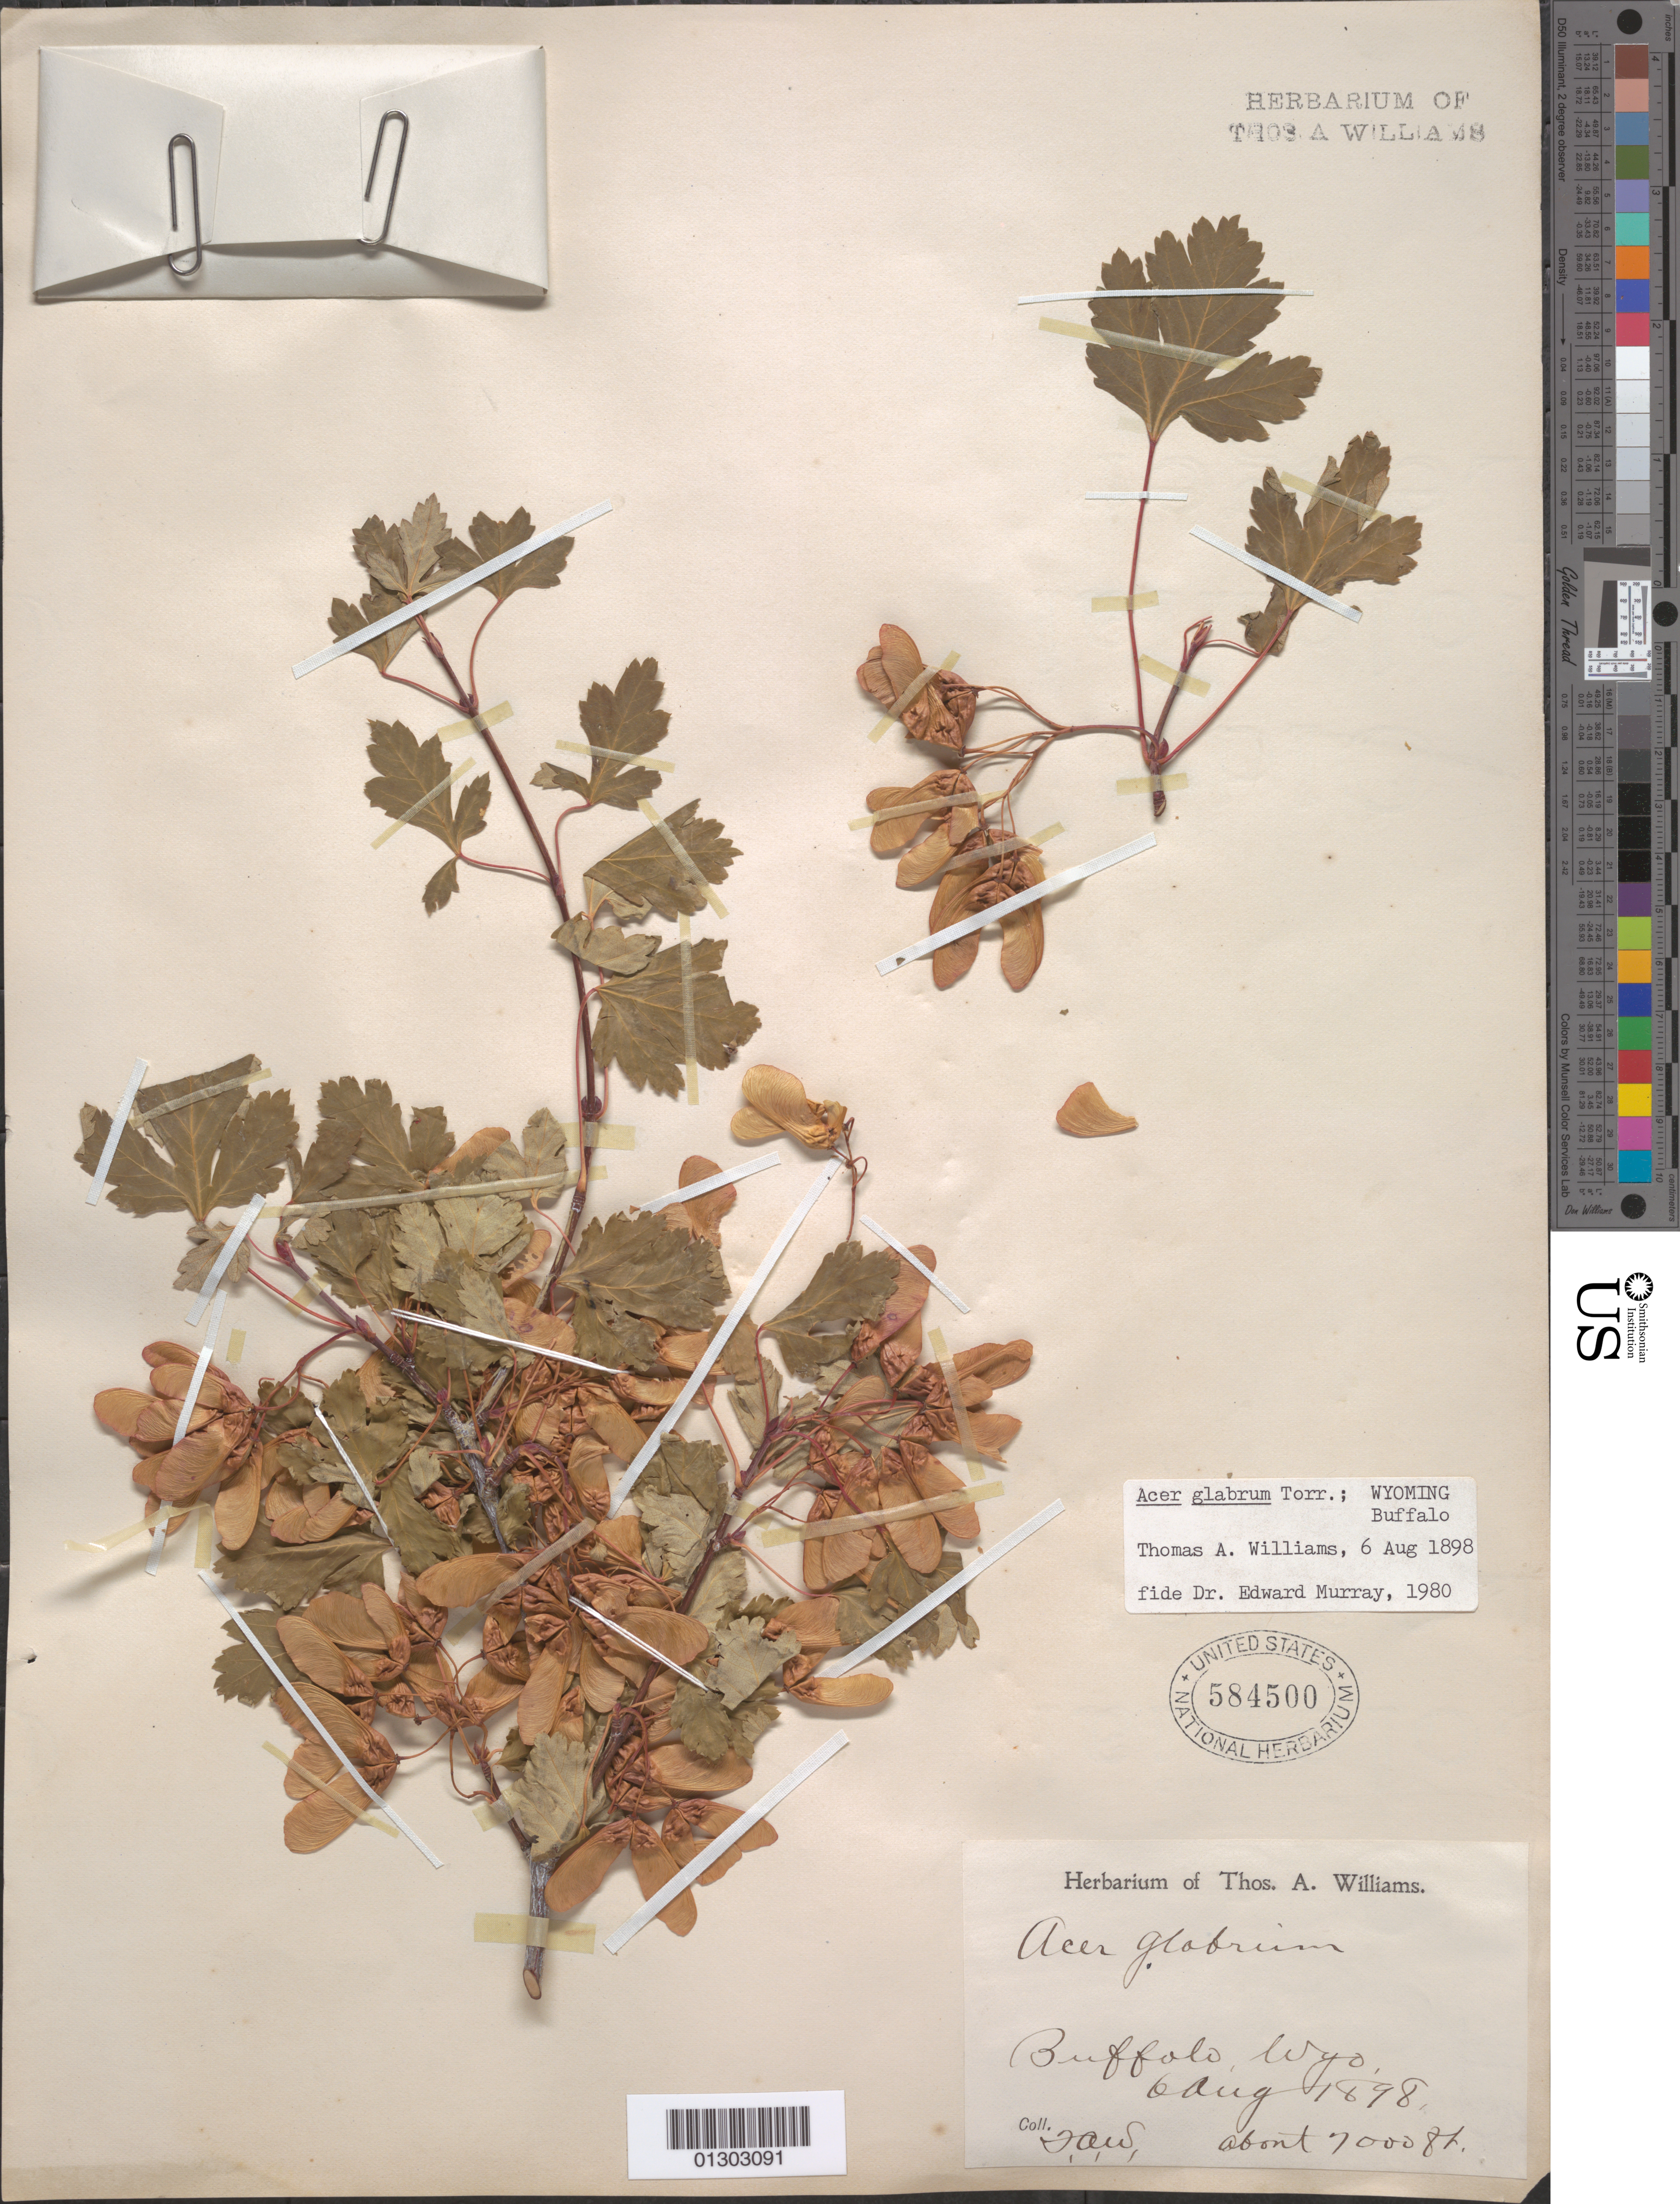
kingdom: Plantae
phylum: Tracheophyta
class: Magnoliopsida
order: Sapindales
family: Sapindaceae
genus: Acer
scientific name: Acer glabrum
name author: Torr.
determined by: Murray, Edward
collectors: T. A. Williams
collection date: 1898-08-06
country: United States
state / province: Wyoming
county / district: Johnson County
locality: Buffalo.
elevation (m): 2134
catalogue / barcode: US 584500